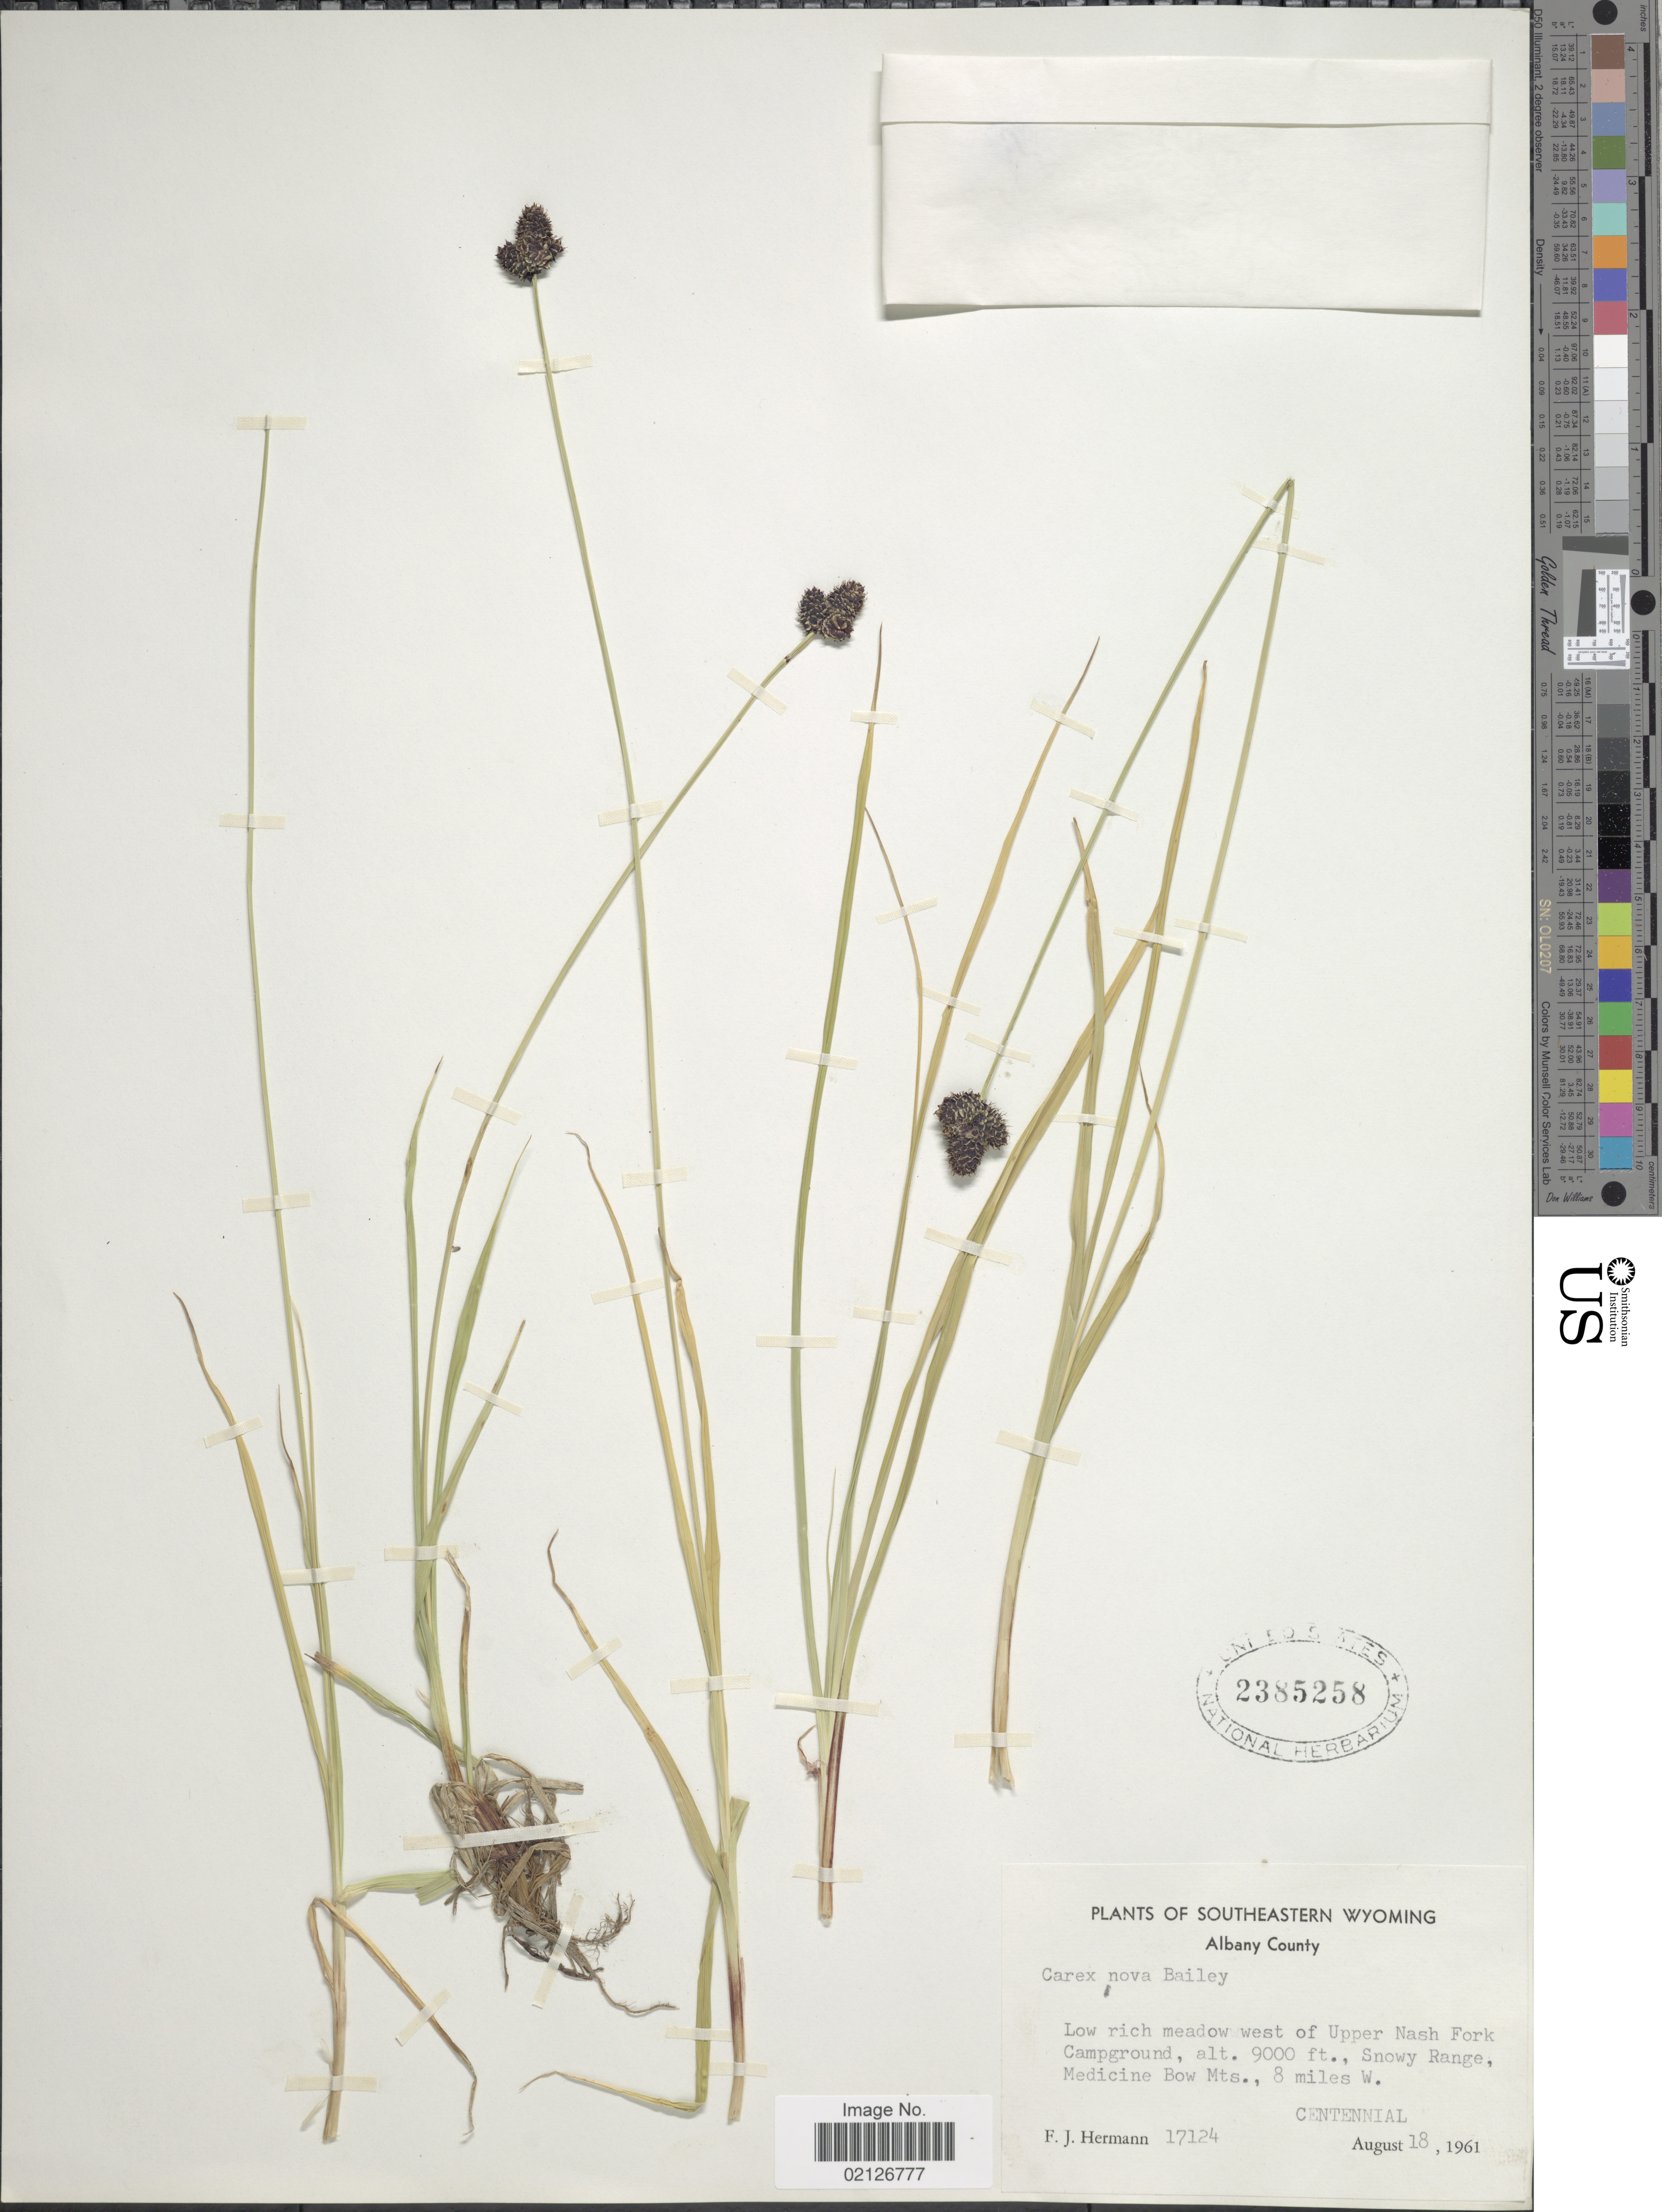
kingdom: Plantae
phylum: Tracheophyta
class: Liliopsida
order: Poales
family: Cyperaceae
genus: Carex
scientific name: Carex nova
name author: L.H. Bailey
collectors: F. J. Hermann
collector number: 17124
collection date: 1961-08-18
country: United States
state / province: Wyoming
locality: Southeastern Wyoming, Albany County, low rich meadow west of Upper Nash Fork Campground, Snowy Range, Medicine Bow Mts., 8 miles W. Centennial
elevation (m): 2743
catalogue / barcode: US 2385258